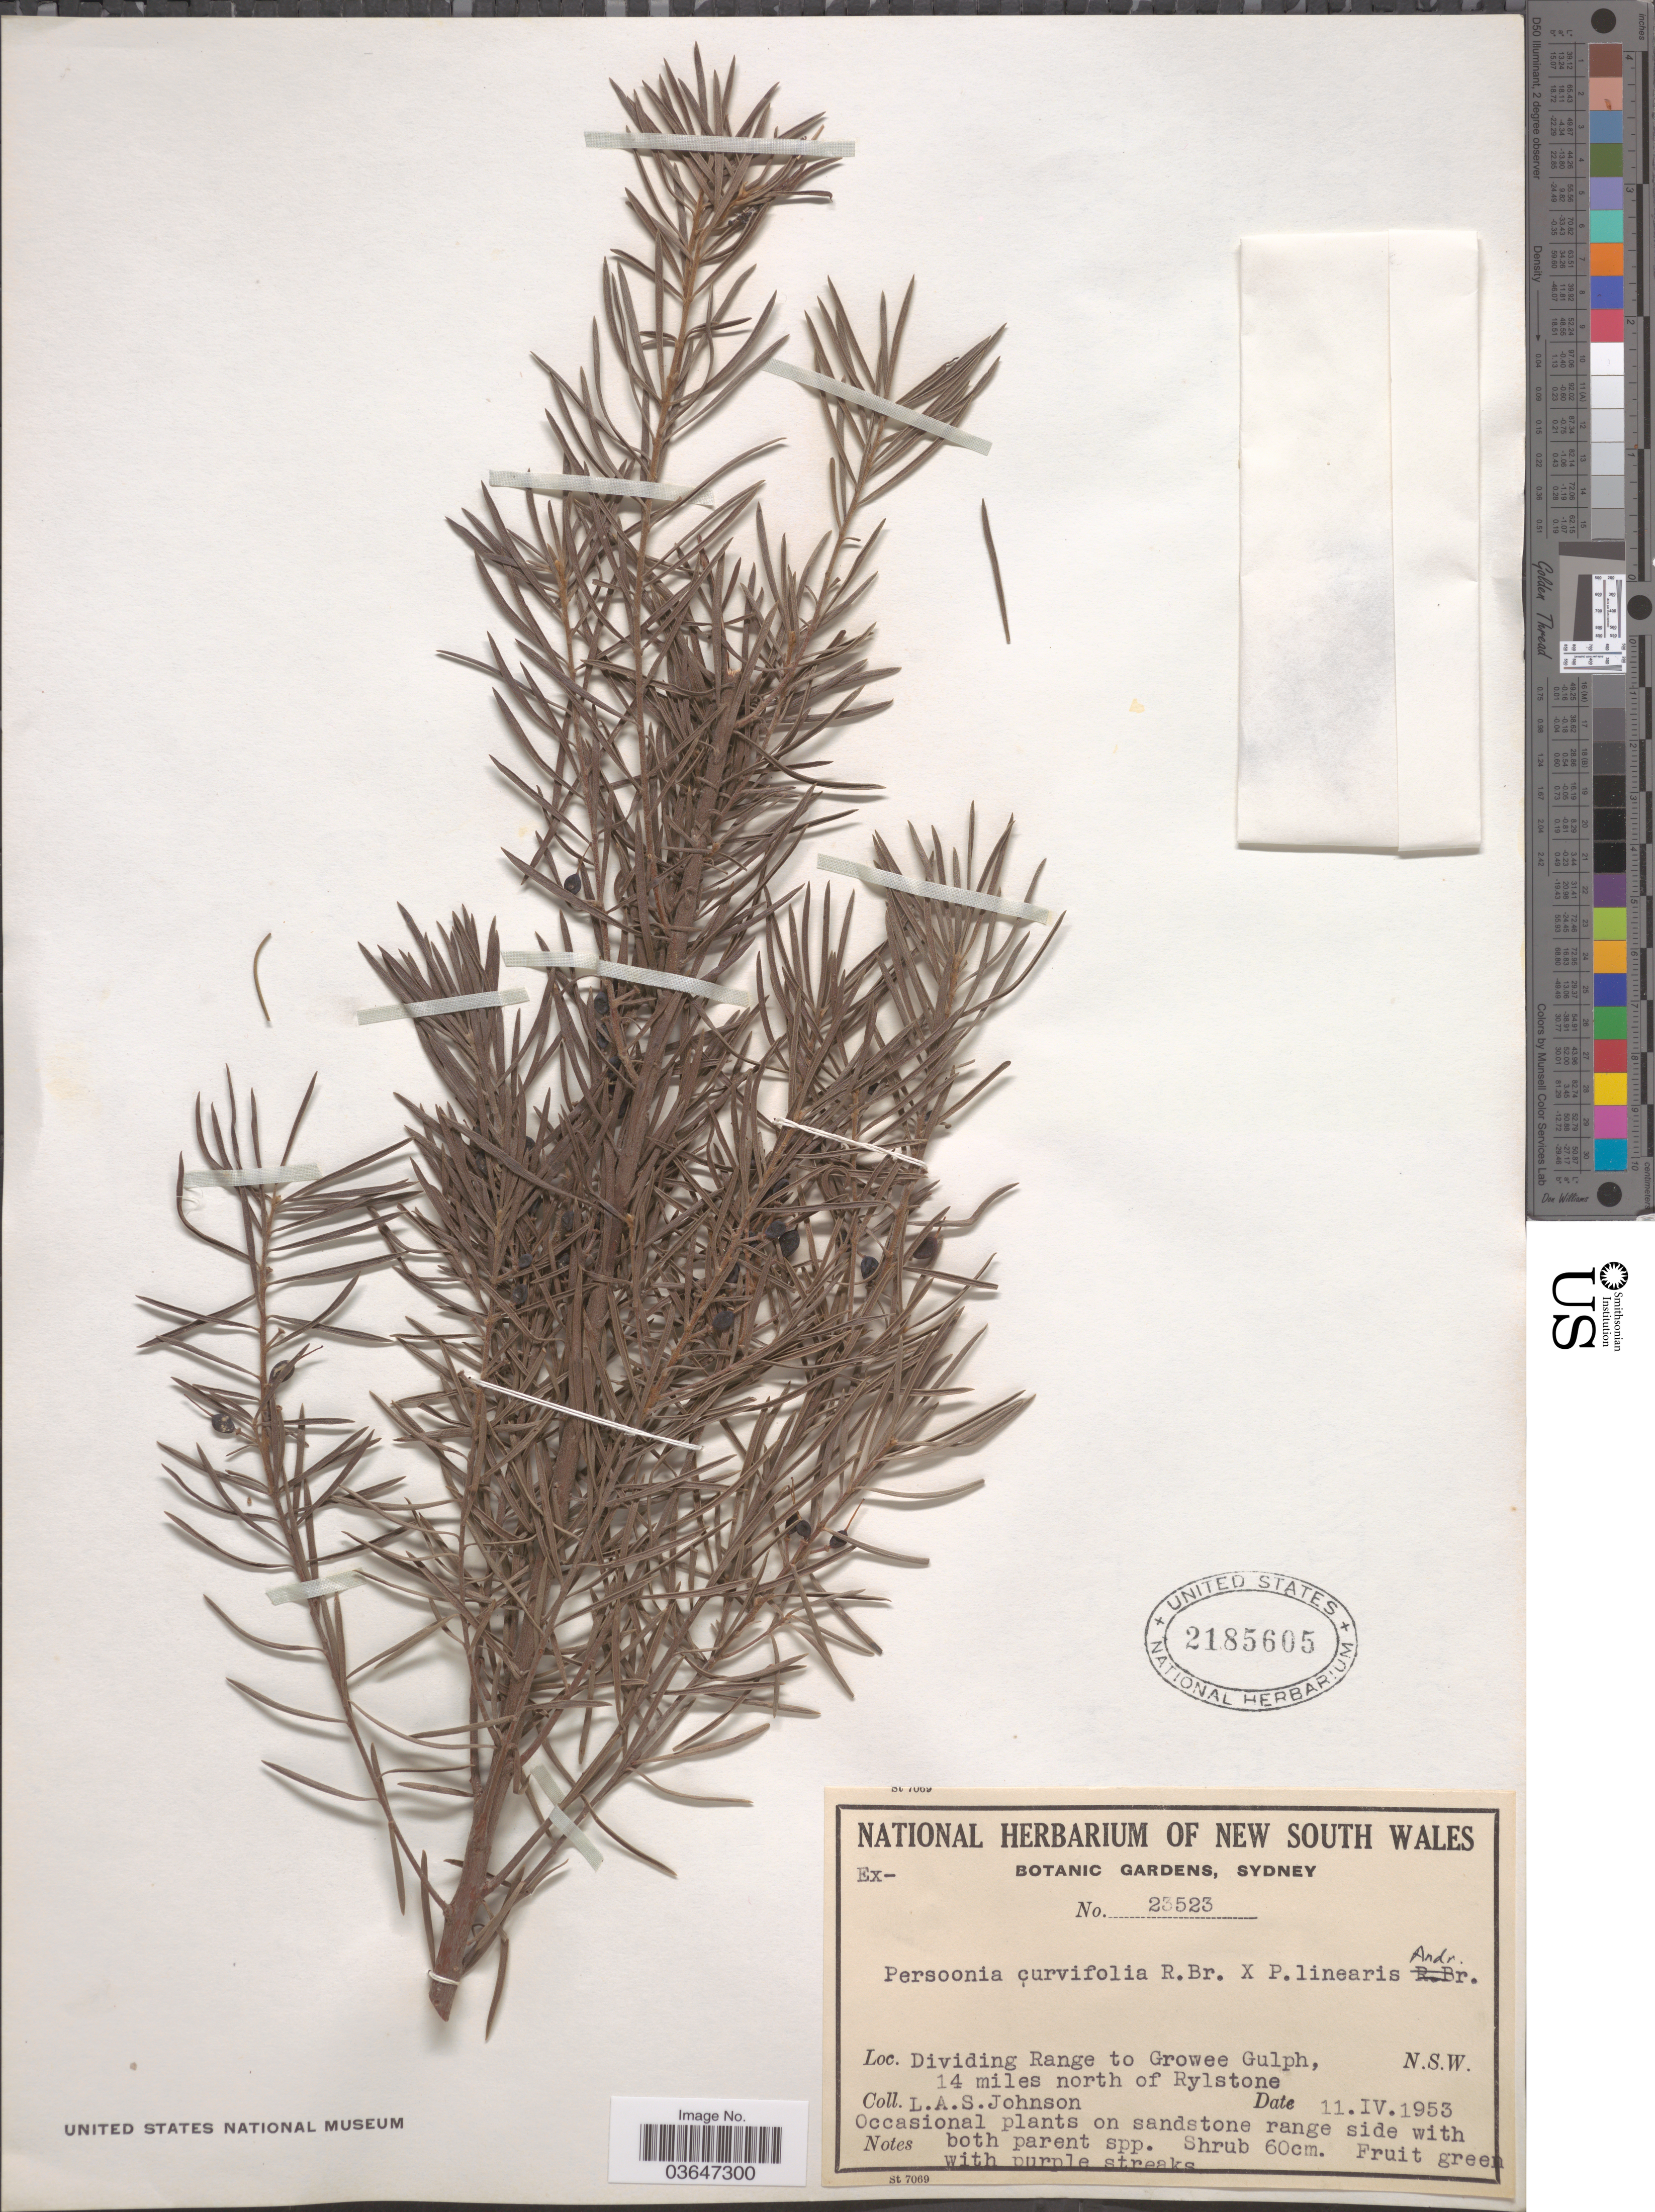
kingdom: Plantae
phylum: Tracheophyta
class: Magnoliopsida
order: Proteales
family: Proteaceae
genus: Persoonia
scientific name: Persoonia curvifolia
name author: R. Br.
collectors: L. A. S. Johnson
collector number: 23523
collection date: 1953-04-11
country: Australia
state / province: New South Wales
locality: Dividing Range to Growee Gulph, 14 miles north of Rylstone.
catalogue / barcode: US 2185605